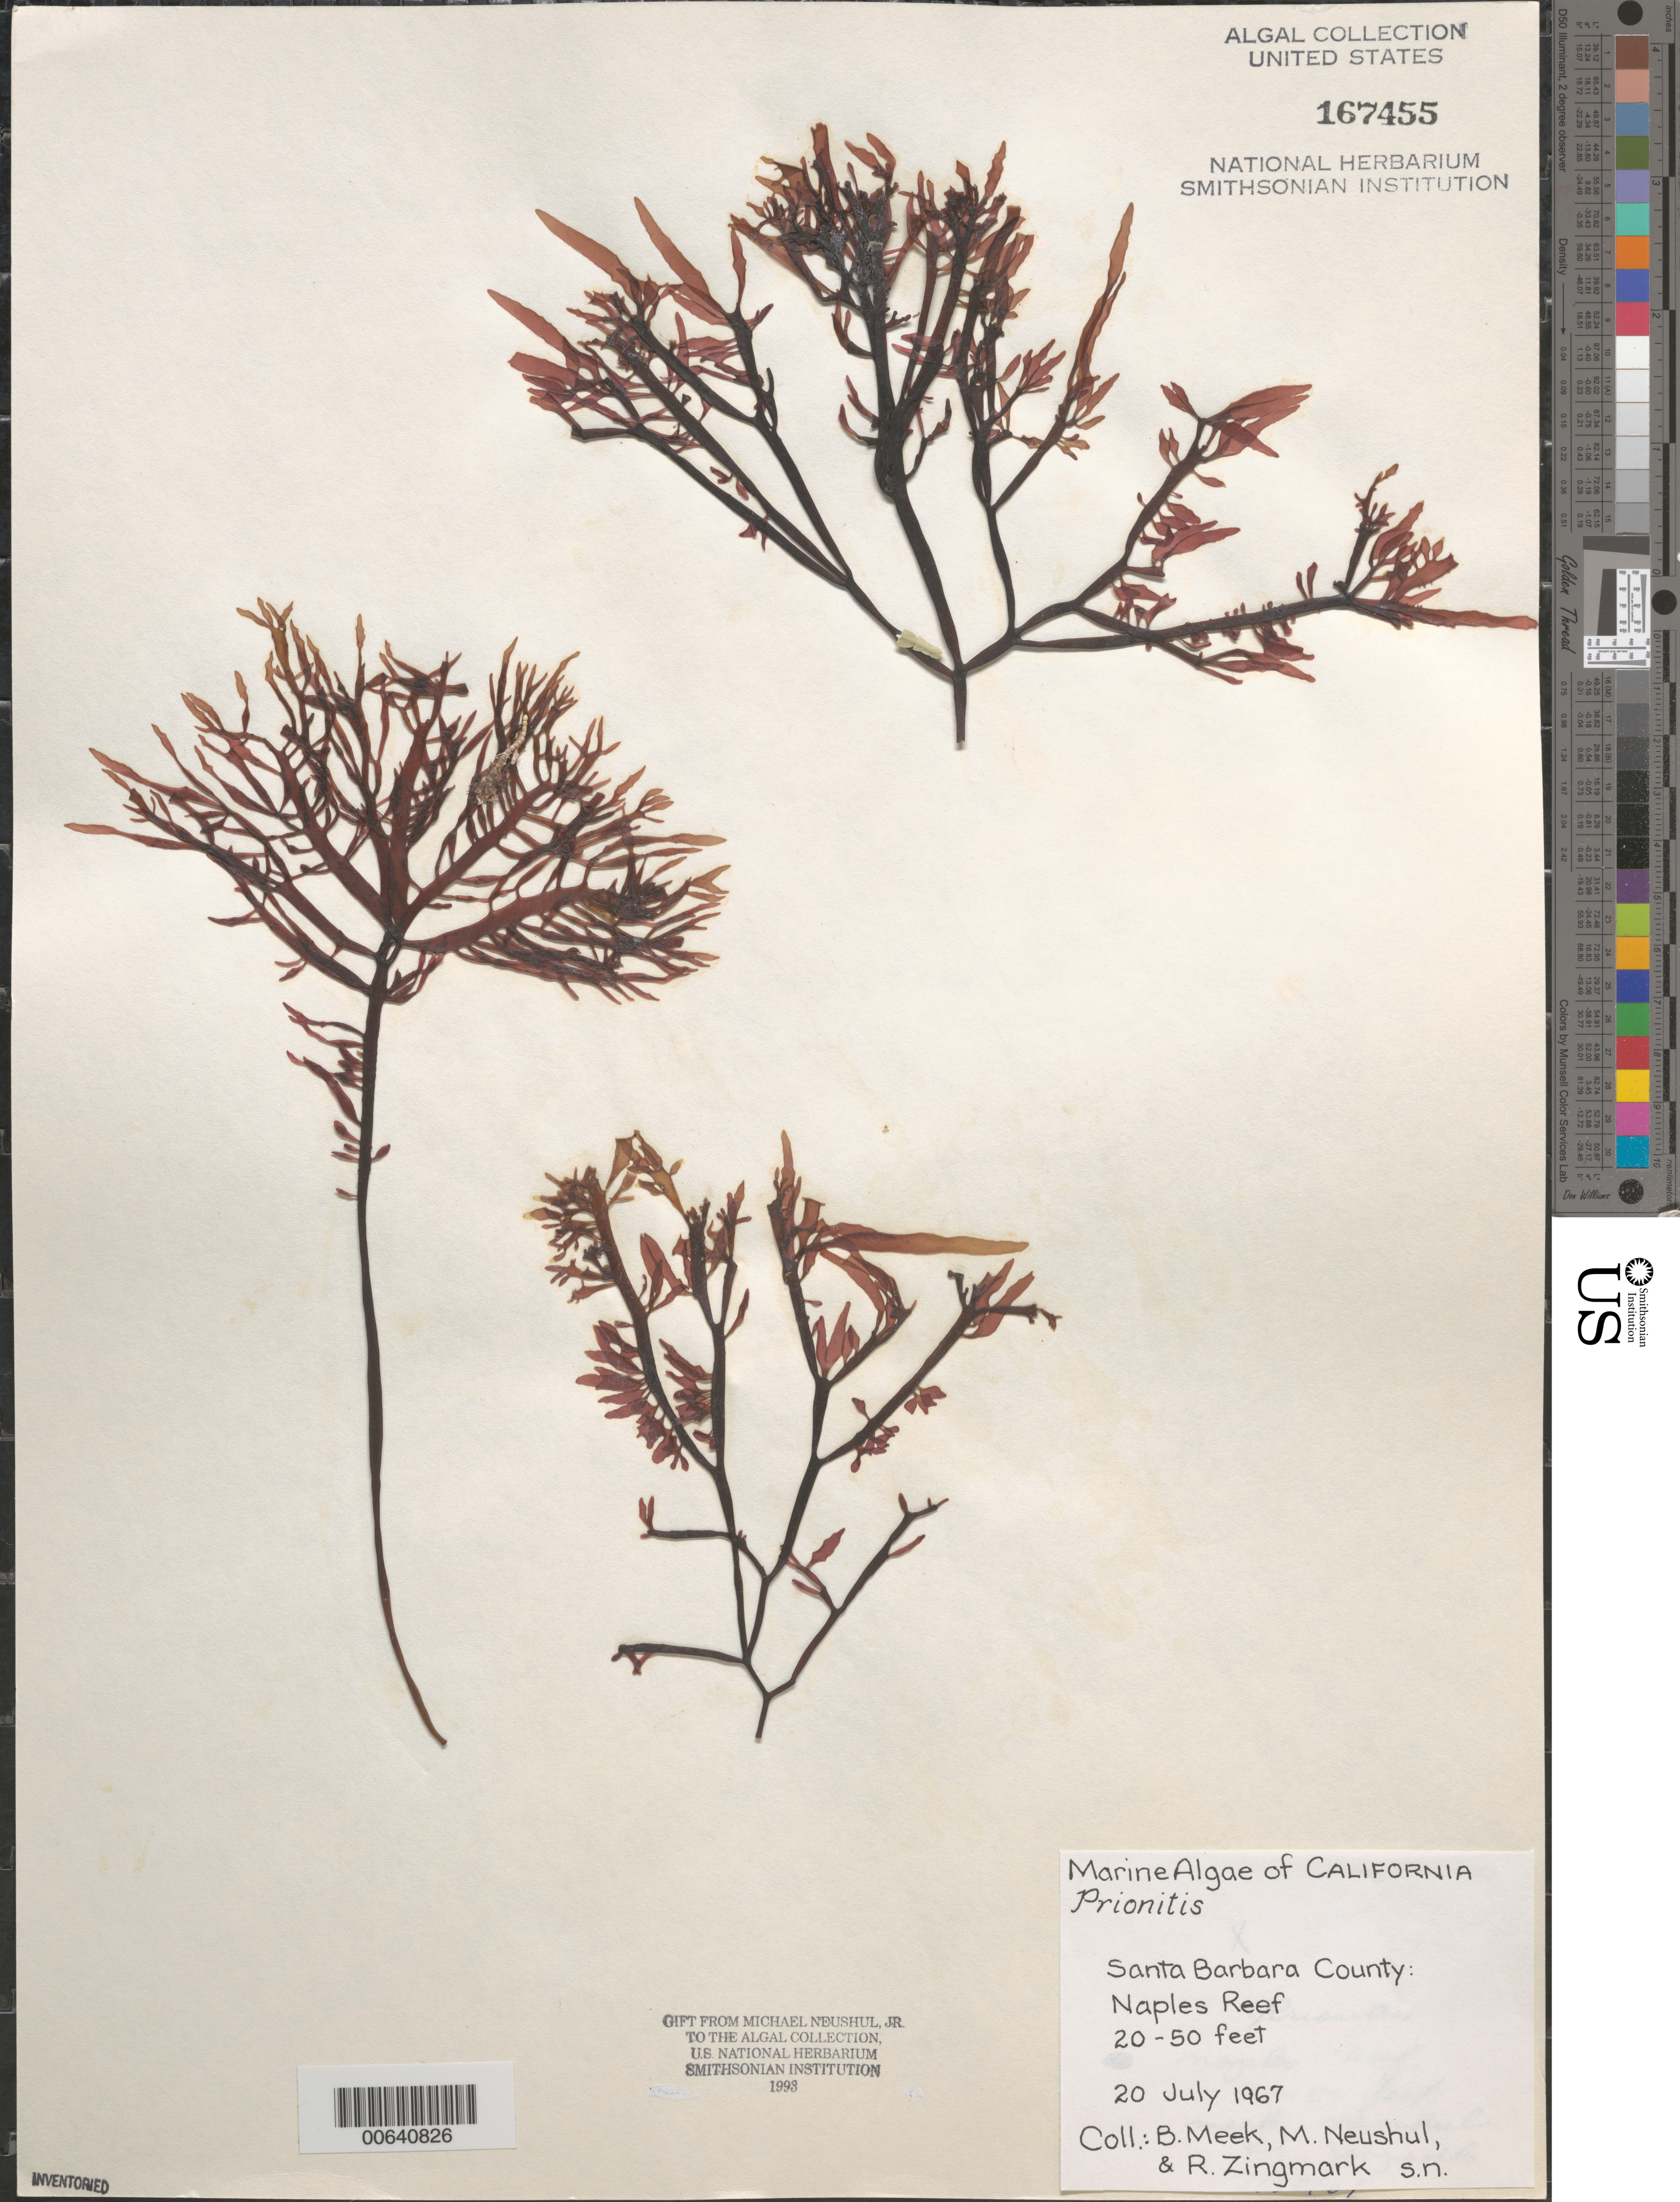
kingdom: Plantae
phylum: Rhodophyta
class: Florideophyceae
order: Cryptonemiales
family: Cryptonemiaceae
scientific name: Prionitis sp.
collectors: B. Meek, M. Neushul & R. Zingmark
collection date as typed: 20 Jul 1967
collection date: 1967-07-20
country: United States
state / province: California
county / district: Santa Barbara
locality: Naples Reef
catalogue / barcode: US 167455